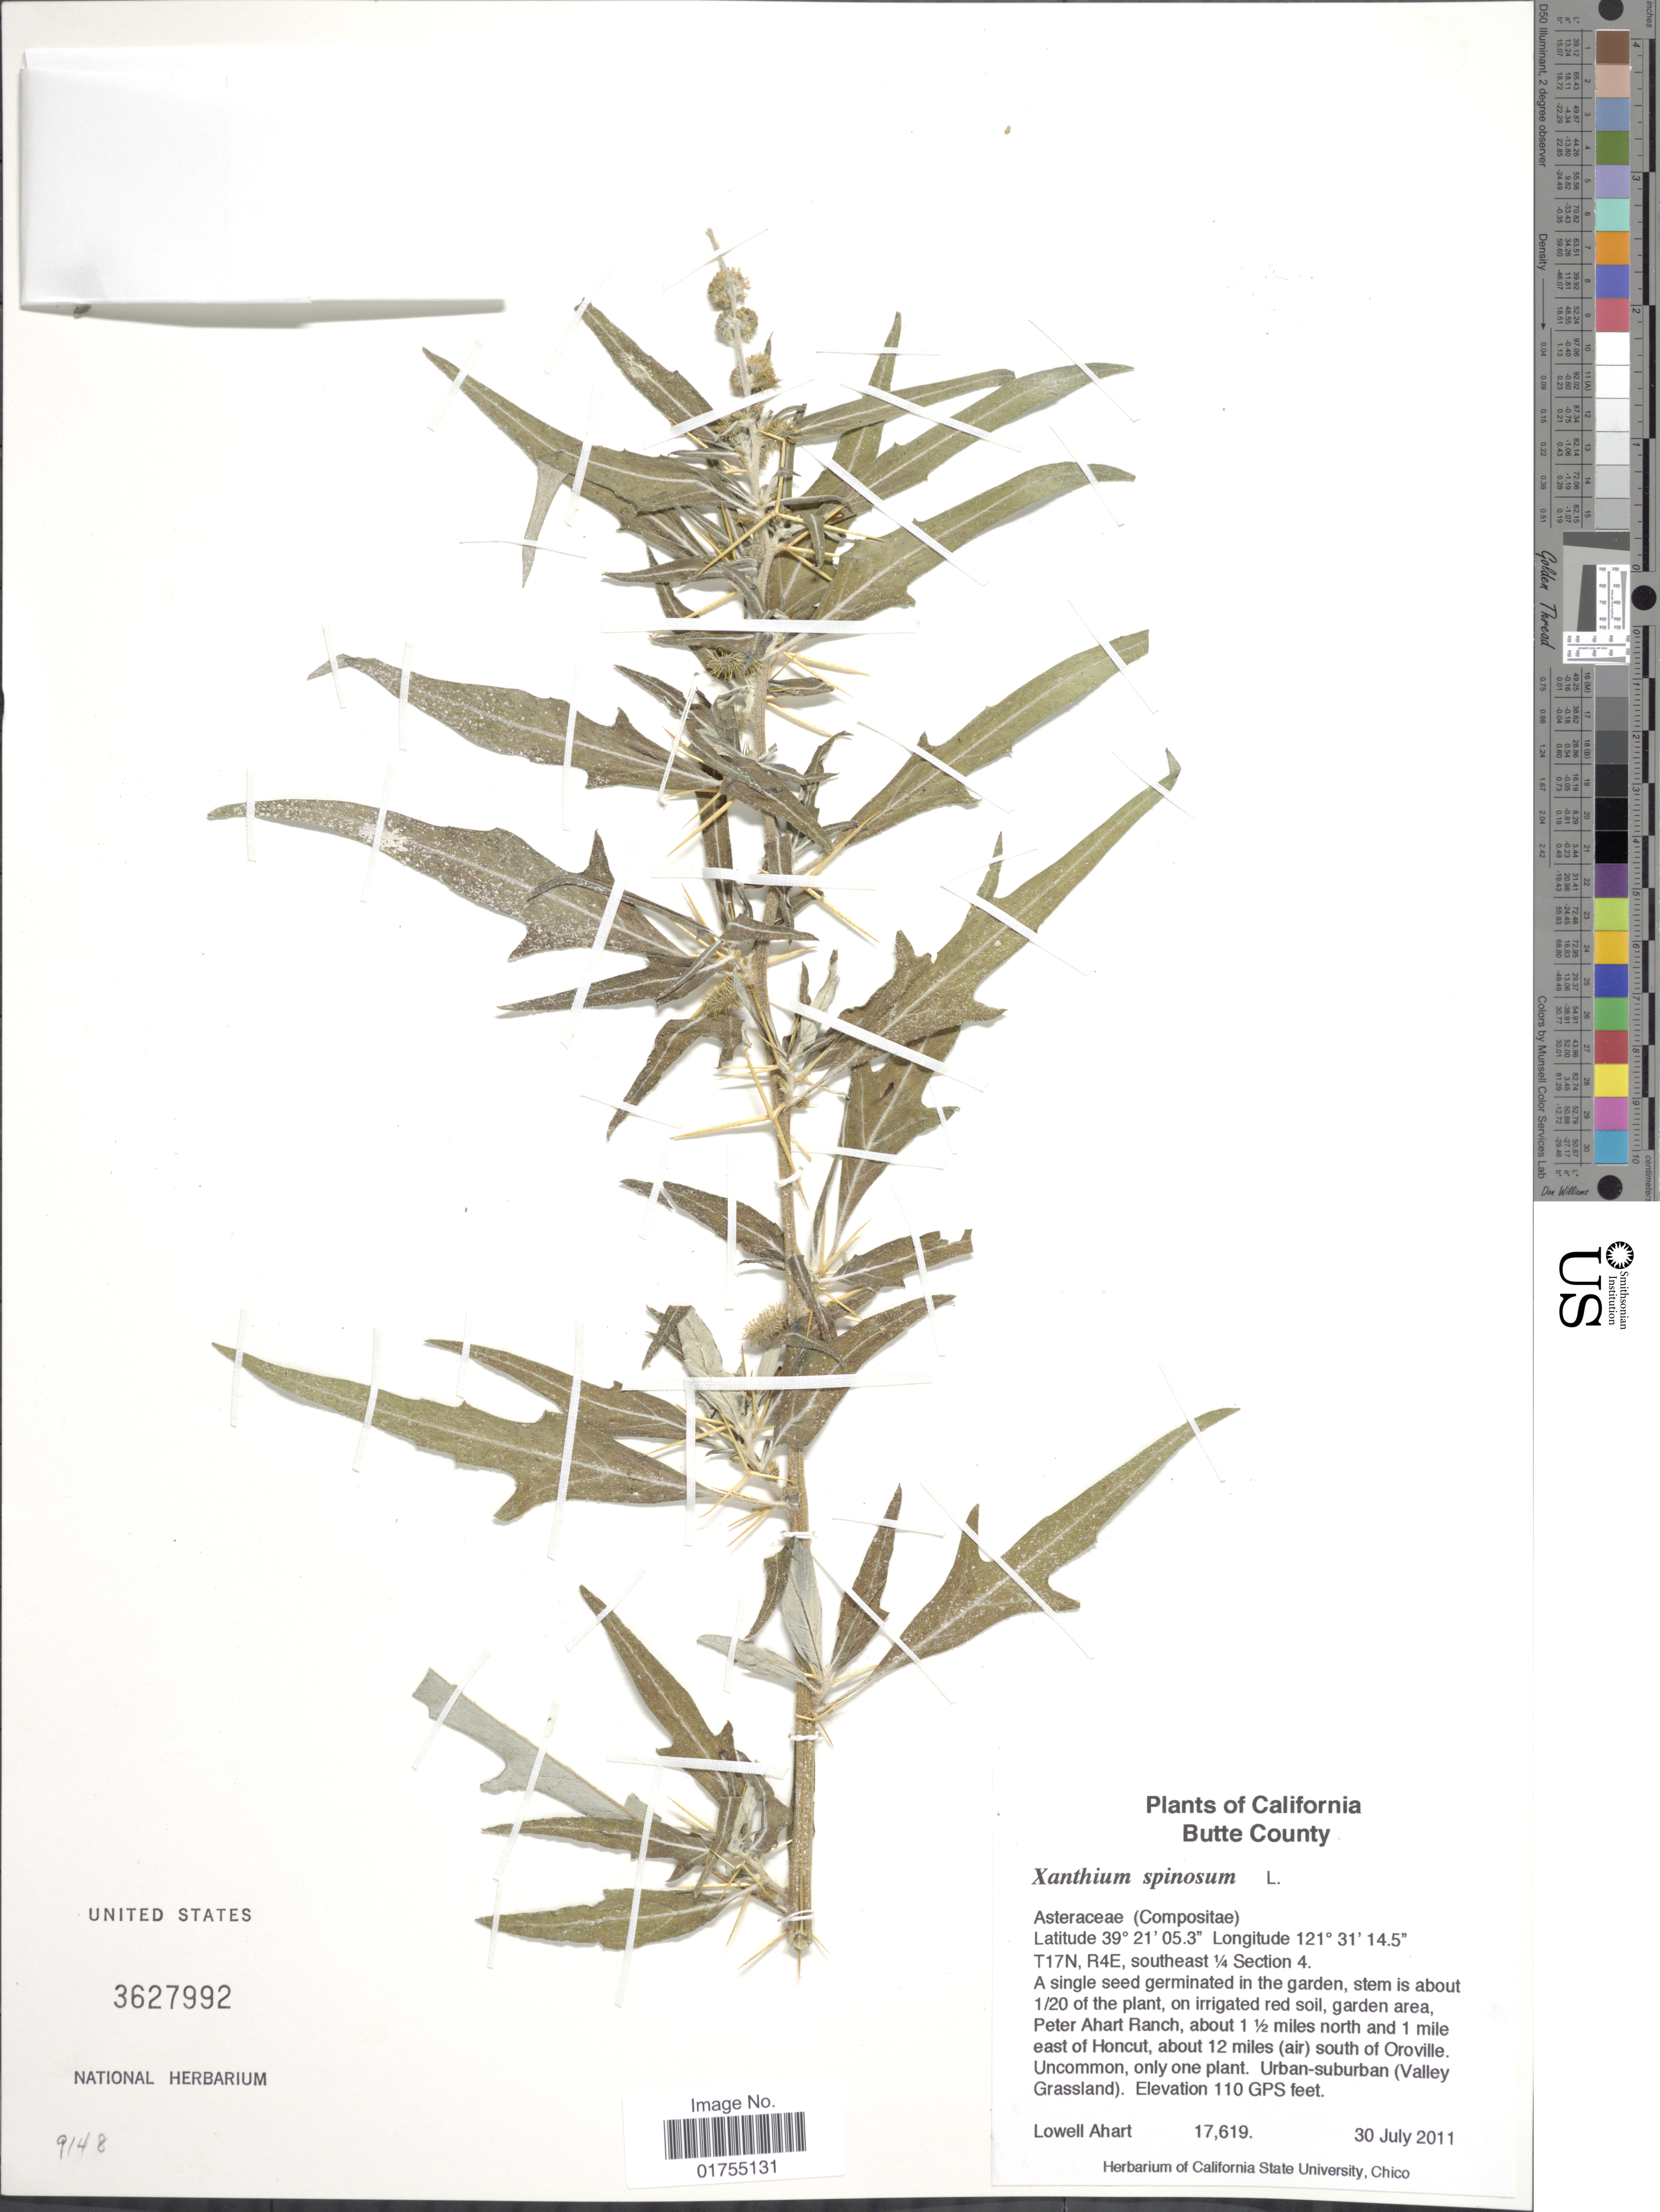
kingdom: Plantae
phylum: Tracheophyta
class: Magnoliopsida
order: Asterales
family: Asteraceae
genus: Xanthium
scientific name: Xanthium spinosum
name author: L.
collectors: L. Ahart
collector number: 17619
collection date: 2011-07-30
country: United States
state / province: California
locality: T17N, R4E, southeast 1/4 Section 4. Peter Ahart Ranch, about 12 miles air) south of Oroville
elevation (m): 34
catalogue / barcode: US 3627992